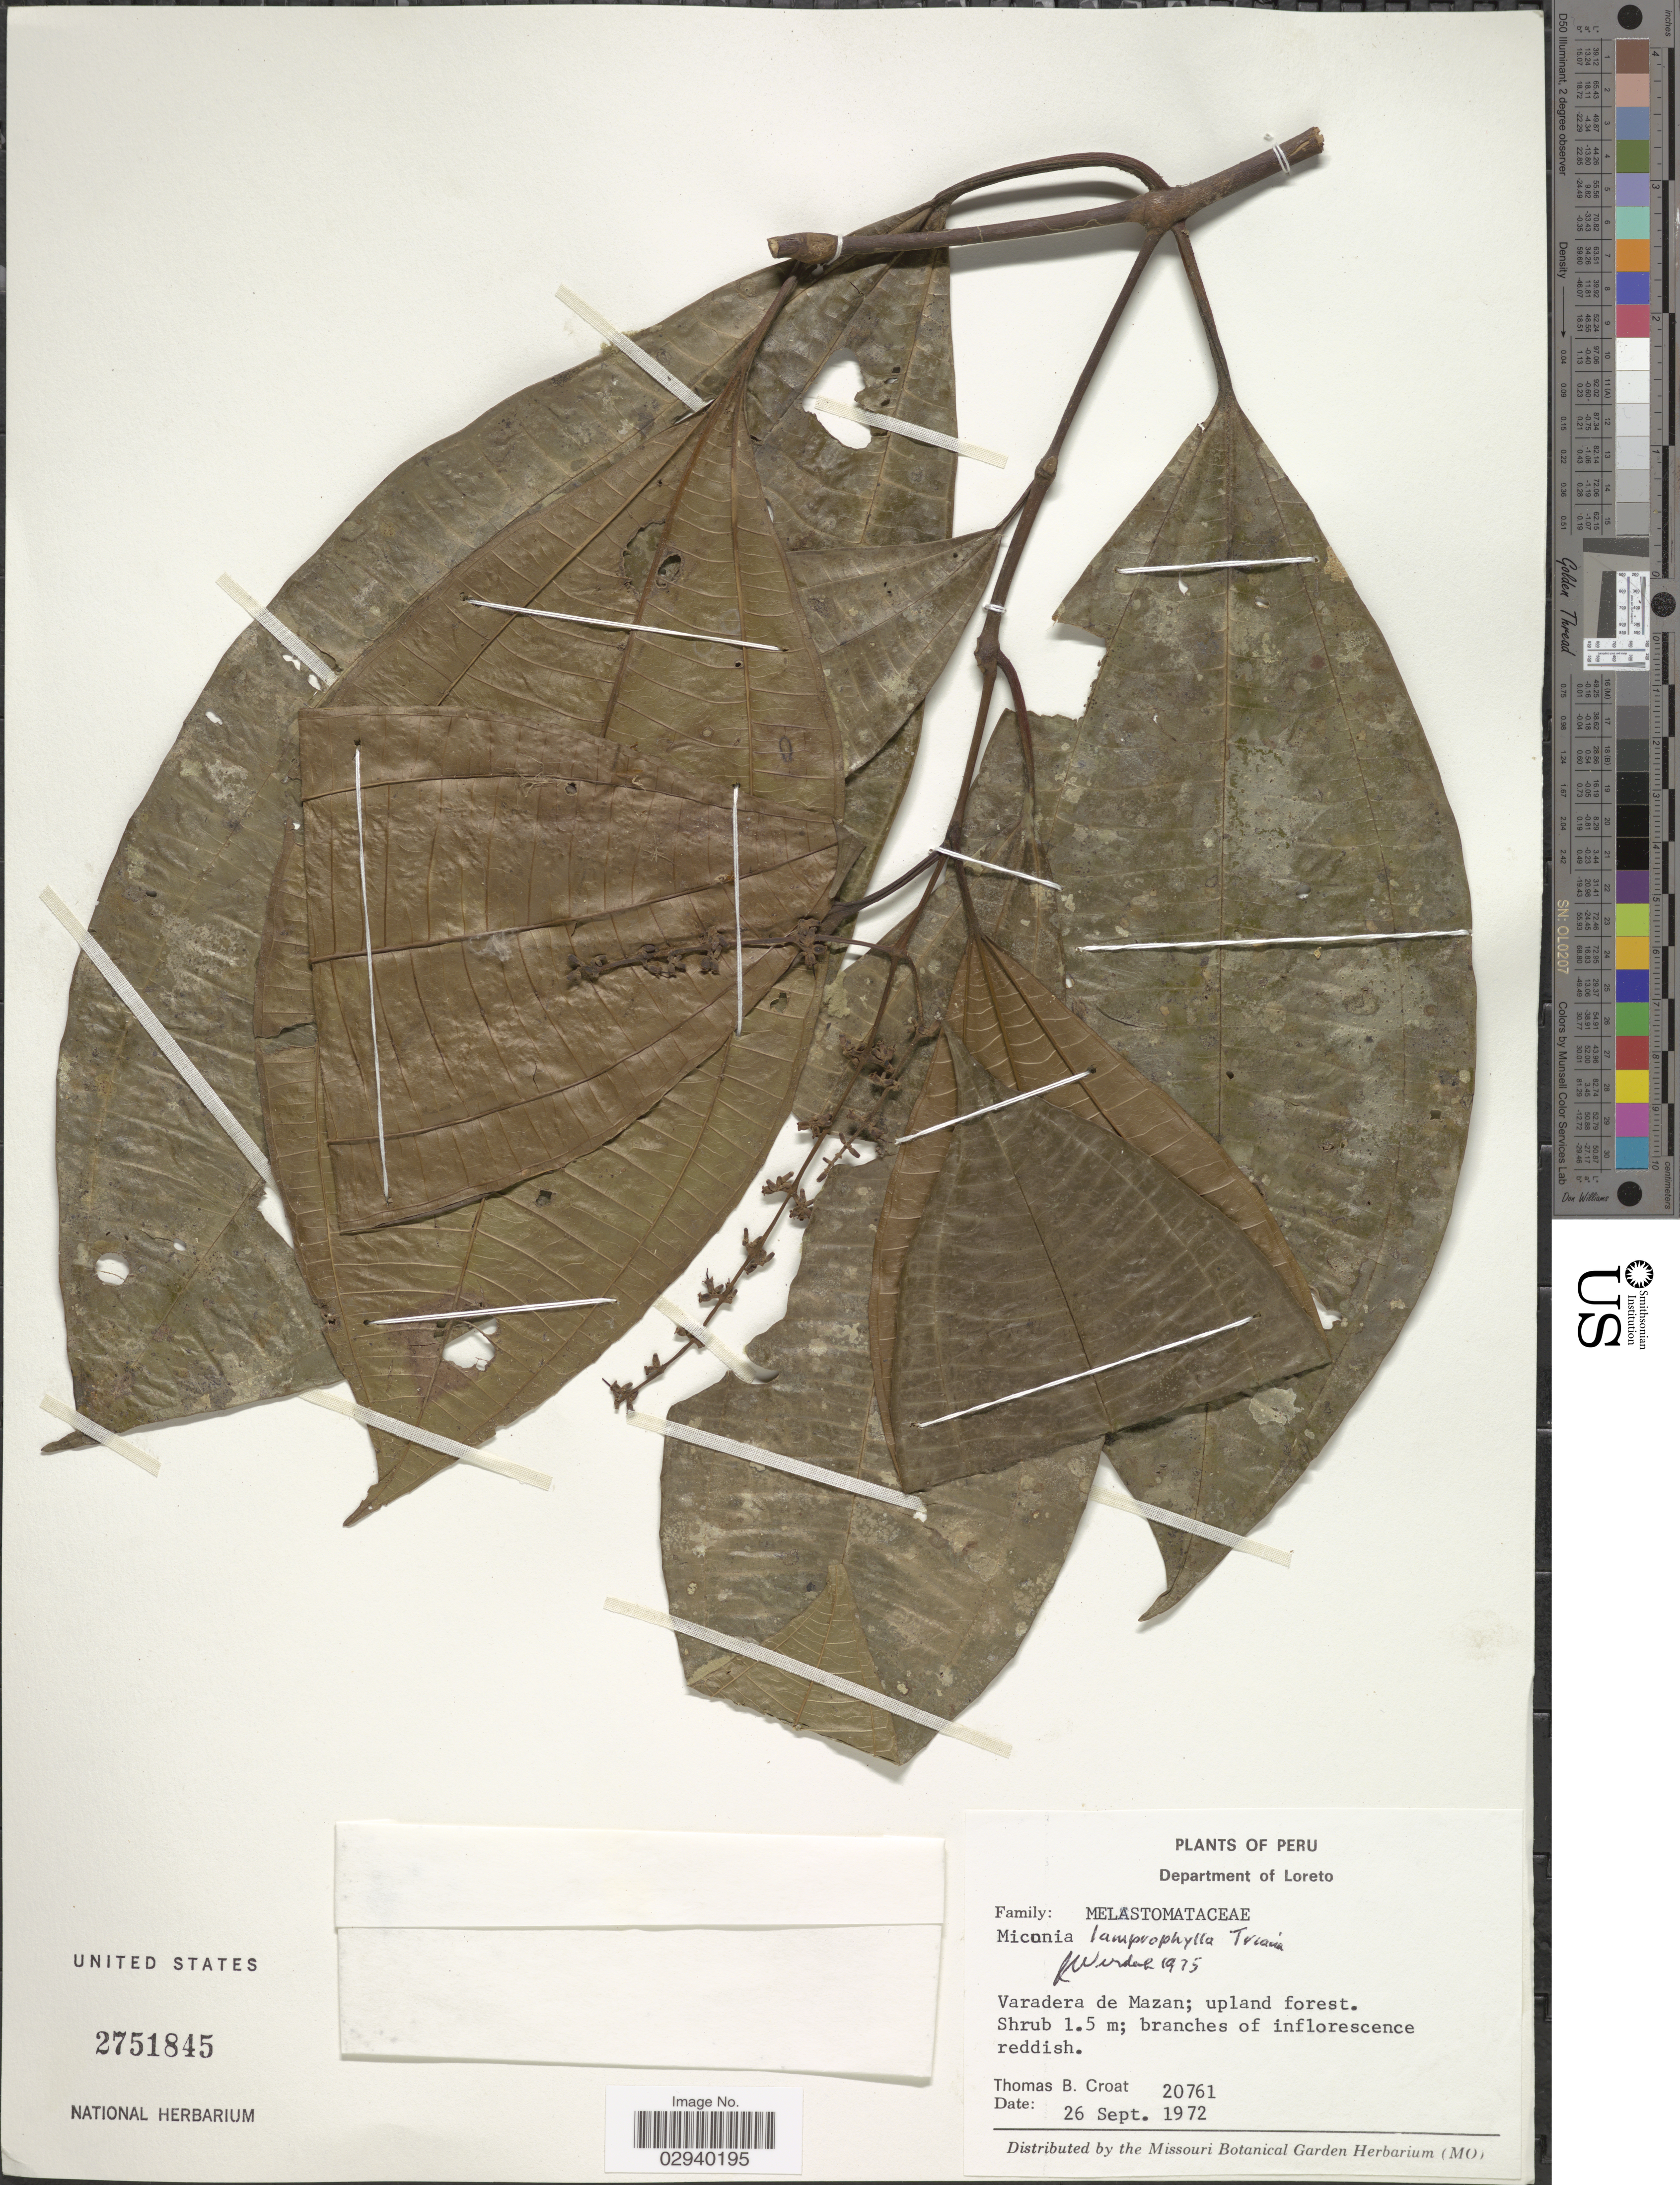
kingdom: Plantae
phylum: Tracheophyta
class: Magnoliopsida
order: Myrtales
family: Melastomataceae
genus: Miconia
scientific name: Miconia lamprophylla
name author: Triana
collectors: T. B. Croat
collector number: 20761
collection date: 1972-09-26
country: Peru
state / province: Loreto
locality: Department of Loreto. Varadera de Mazan.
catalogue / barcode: US 2751845